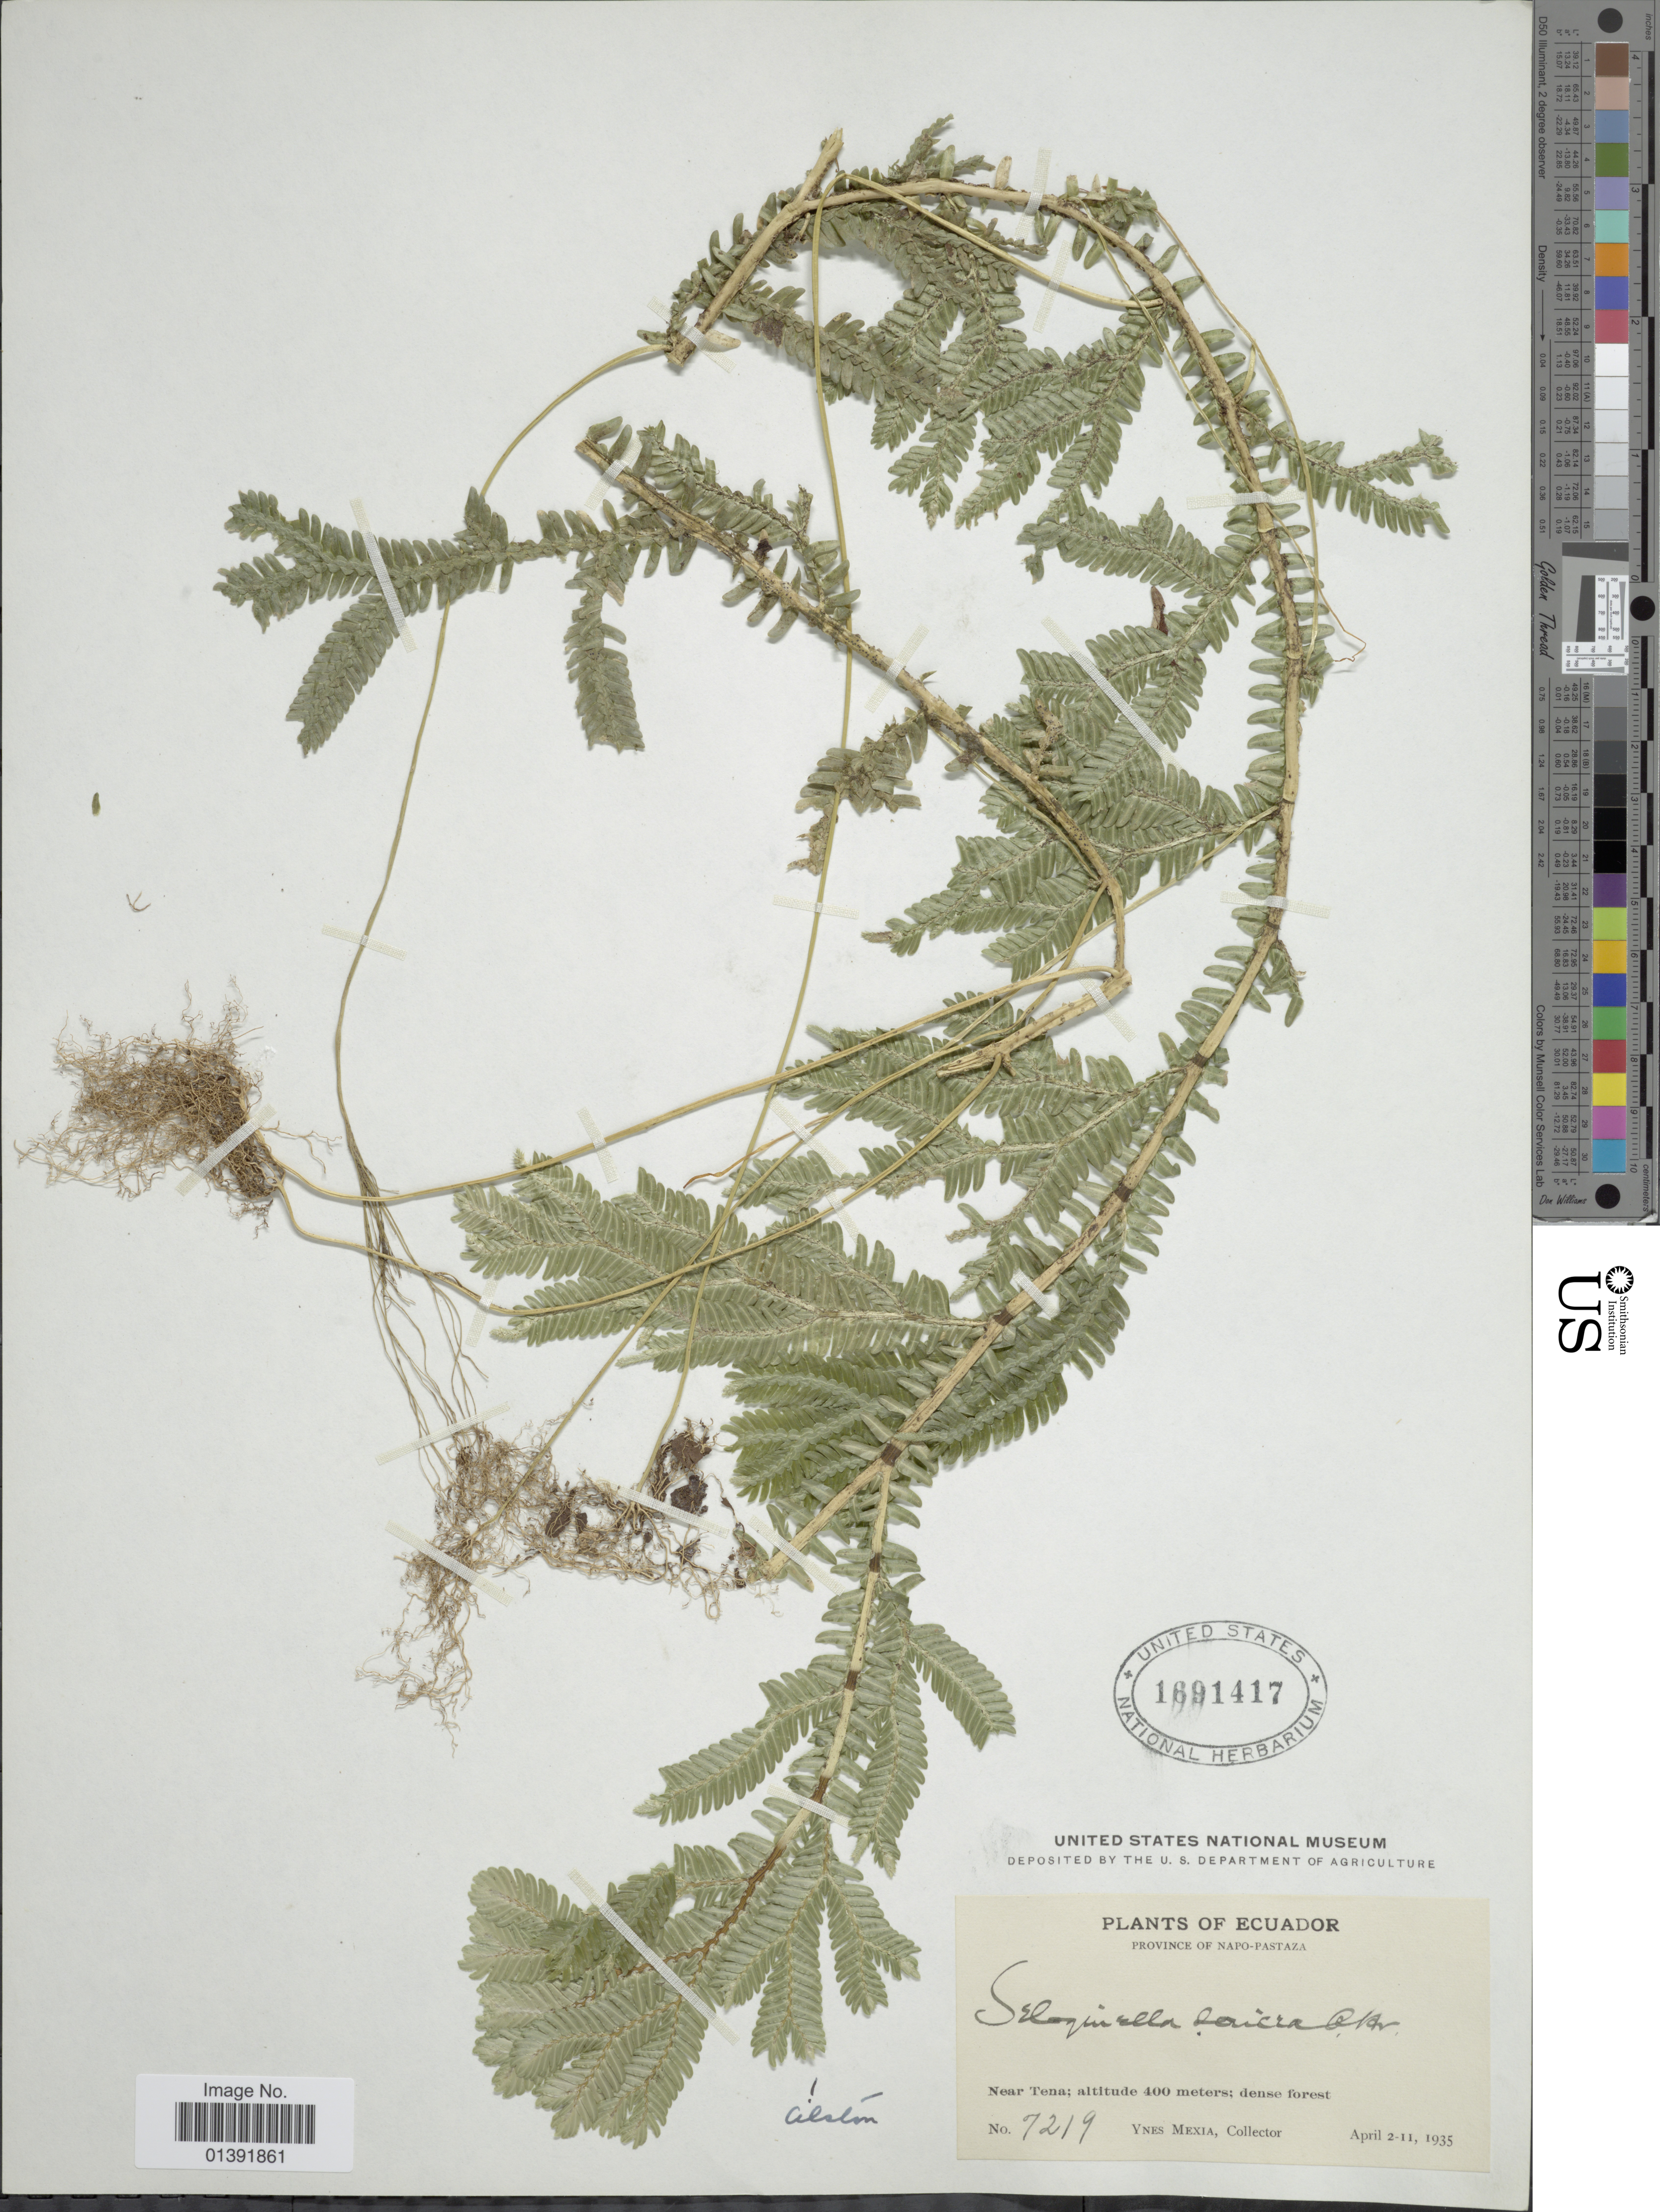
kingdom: Plantae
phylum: Tracheophyta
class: Lycopodiopsida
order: Selaginellales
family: Selaginellaceae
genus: Selaginella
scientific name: Selaginella sericea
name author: A. Braun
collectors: Y. Mexia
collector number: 7219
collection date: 1935-04-02/1935-04-11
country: Ecuador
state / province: Napo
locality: Province of Napo-Pastaza, near Tena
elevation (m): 400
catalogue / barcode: US 1691417